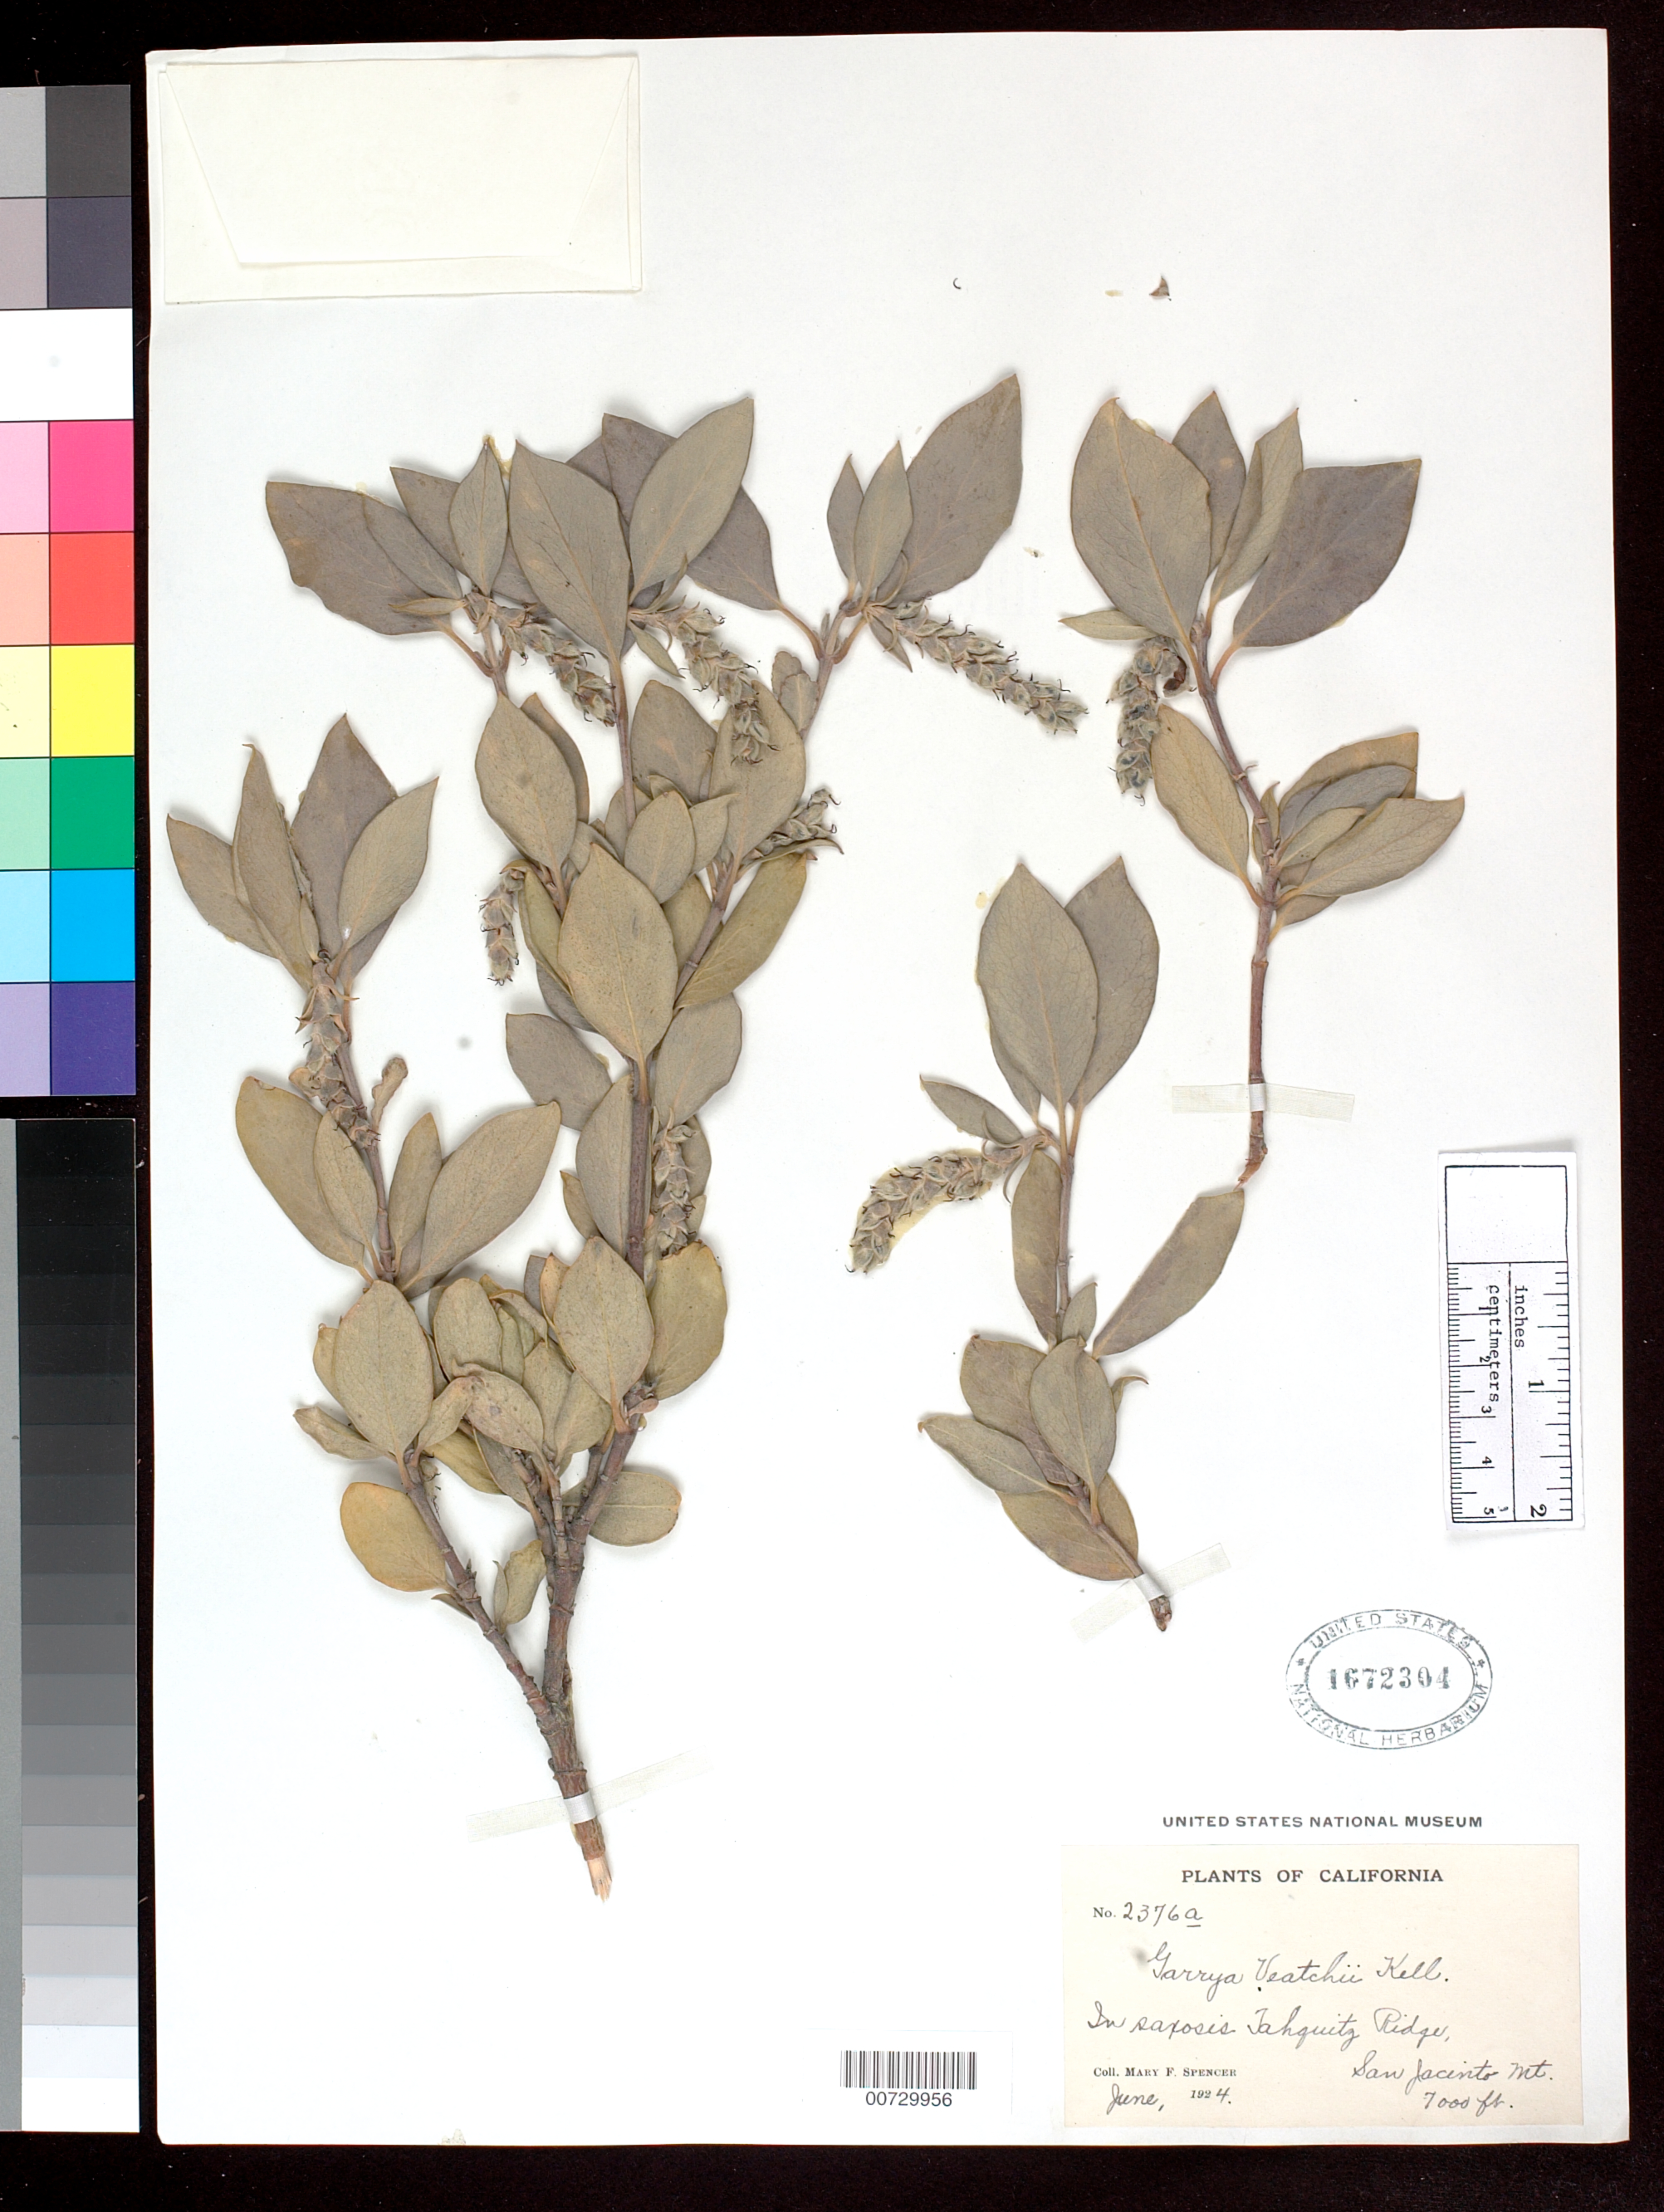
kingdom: Plantae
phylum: Tracheophyta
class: Magnoliopsida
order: Garryales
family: Garryaceae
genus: Garrya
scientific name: Garrya veatchii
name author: Kellogg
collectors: M. Spencer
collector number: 2376a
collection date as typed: Jun 1924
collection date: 1924-06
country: United States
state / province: California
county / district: Riverside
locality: San Jacinto Mts. Saxosis Jahquitz Ridge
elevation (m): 2134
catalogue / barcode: US 1672304